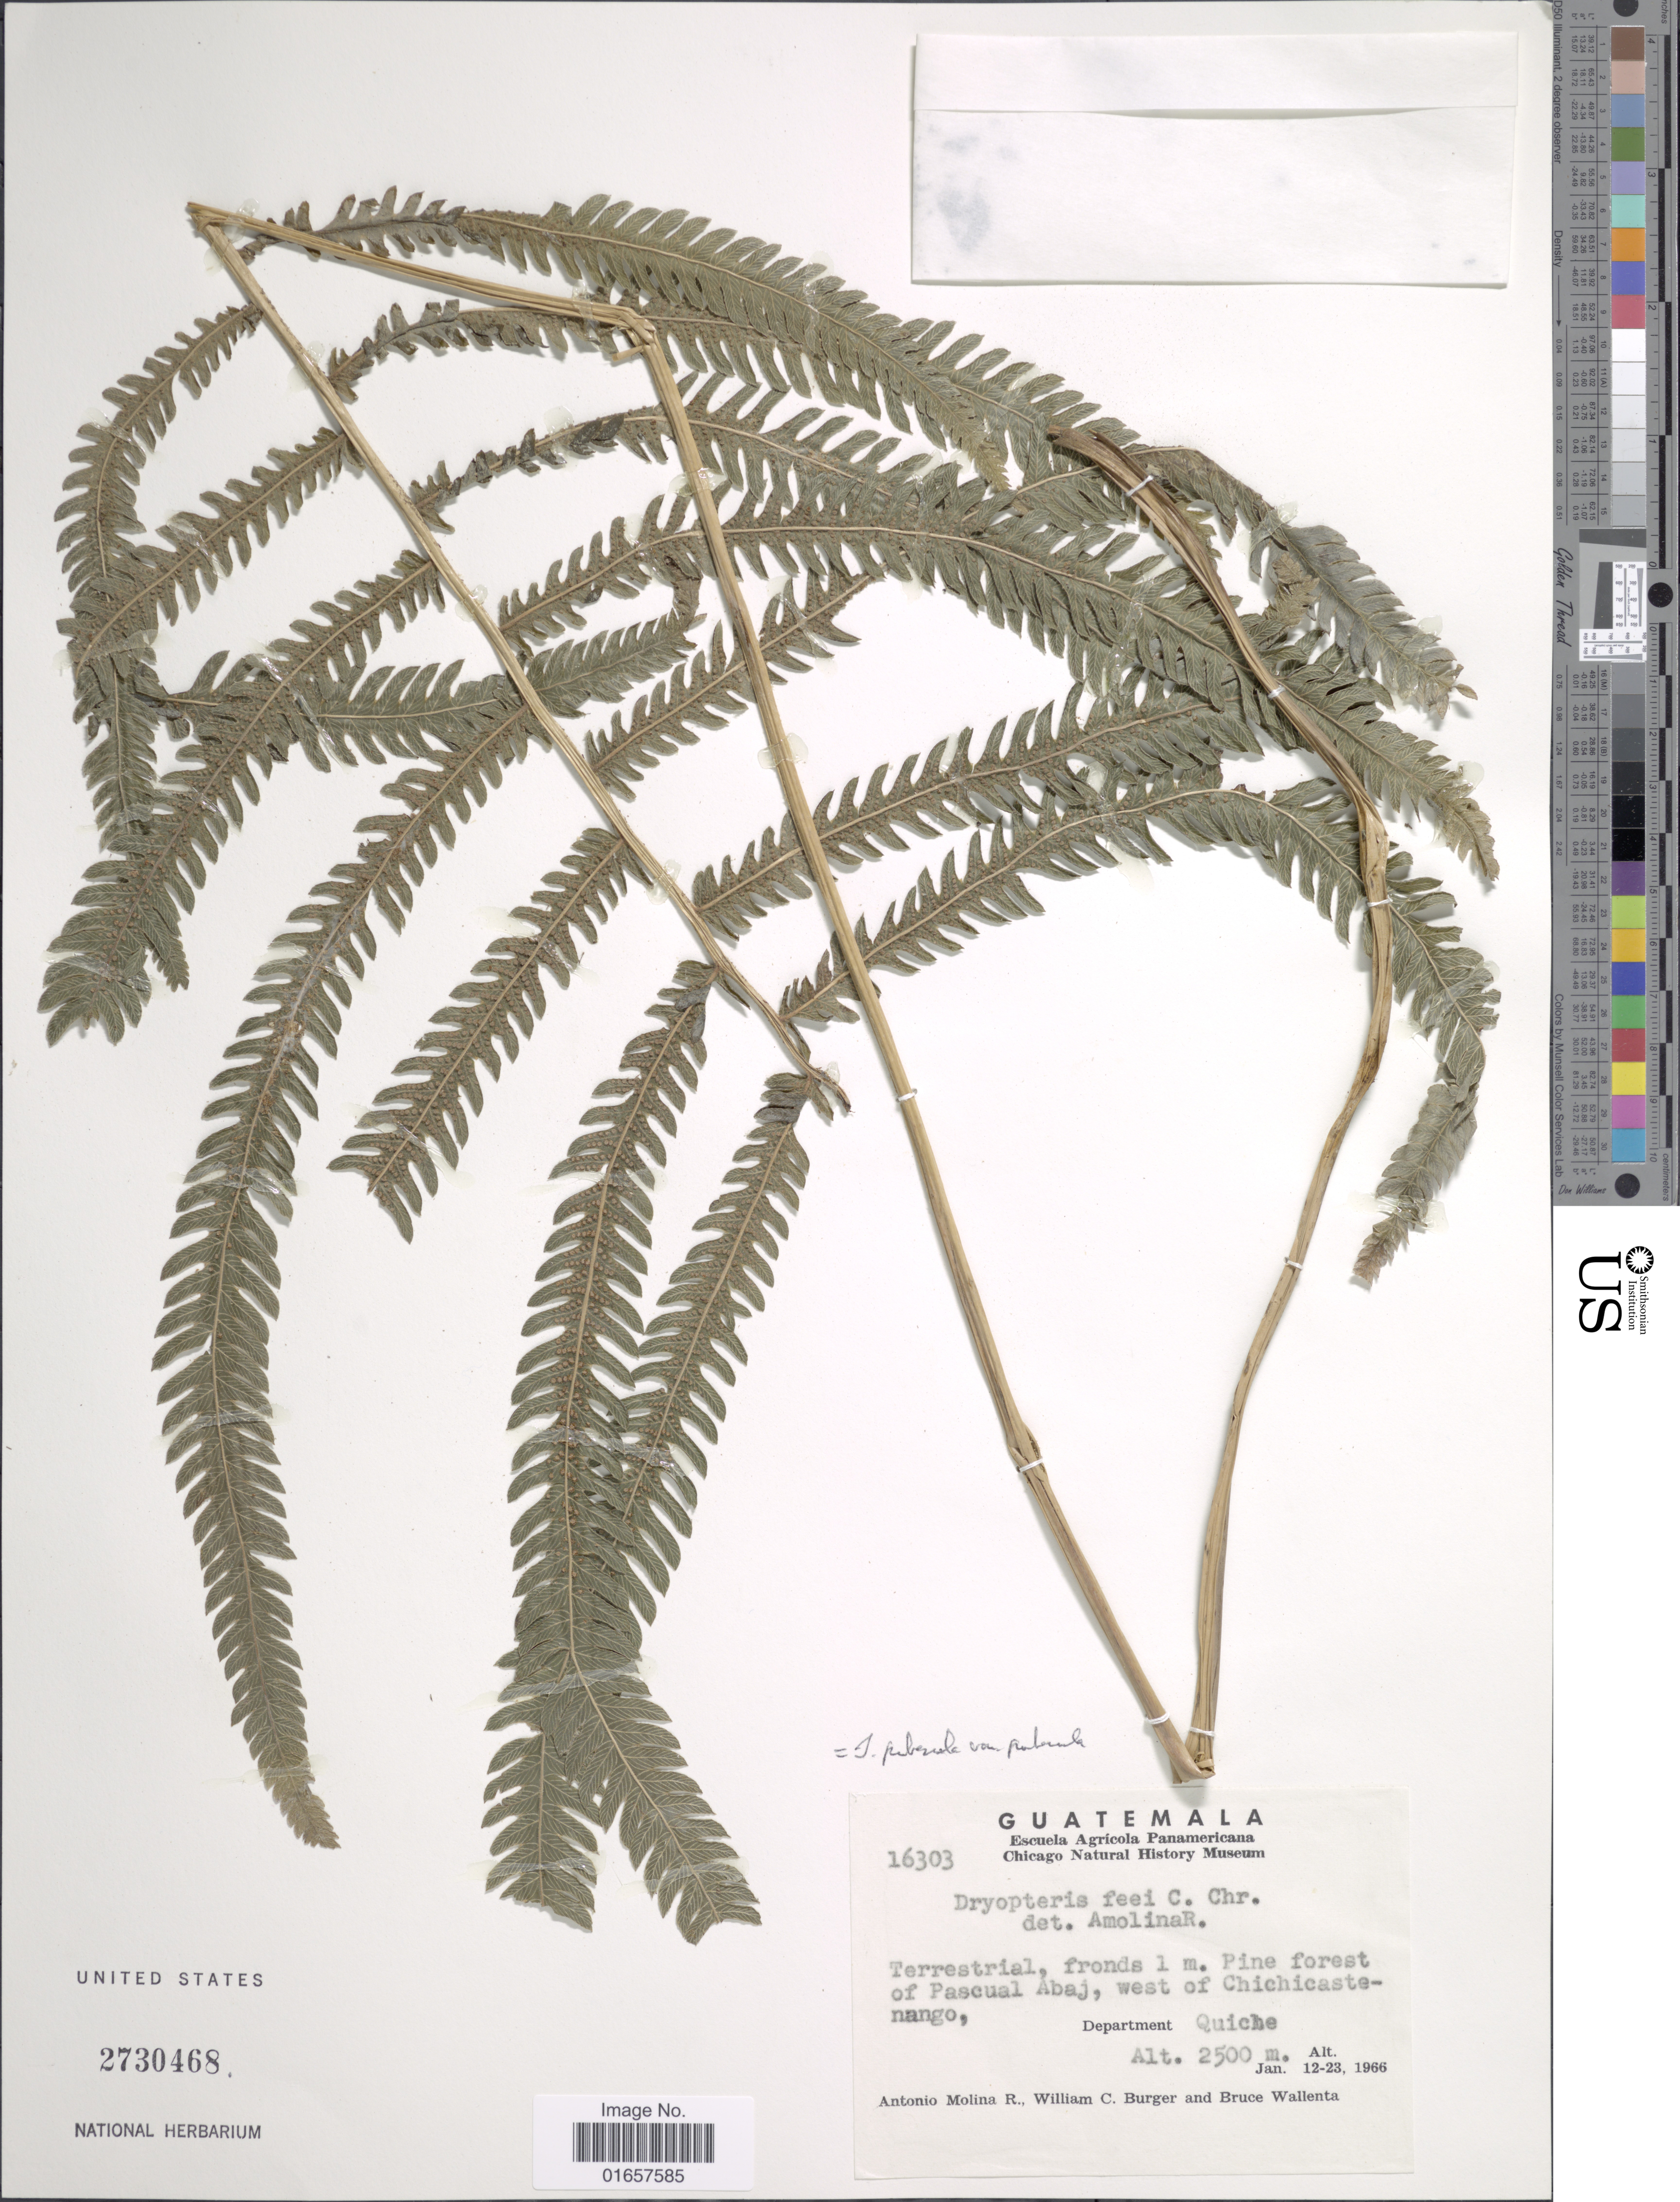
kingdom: Plantae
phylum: Tracheophyta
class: Polypodiopsida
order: Polypodiales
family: Thelypteridaceae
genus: Christella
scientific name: Christella puberula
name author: (Baker) Á. Löve & D. Löve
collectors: A. Molina R., W. Burger & B. Wallenta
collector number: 16303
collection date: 1966-01-12/1966-01-23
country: Guatemala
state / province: El Quiché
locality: Guatemala, Pine forest of Pascual Abaj, west of Chichicastenango, Department Quiche.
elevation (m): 2500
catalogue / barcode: US 2730468